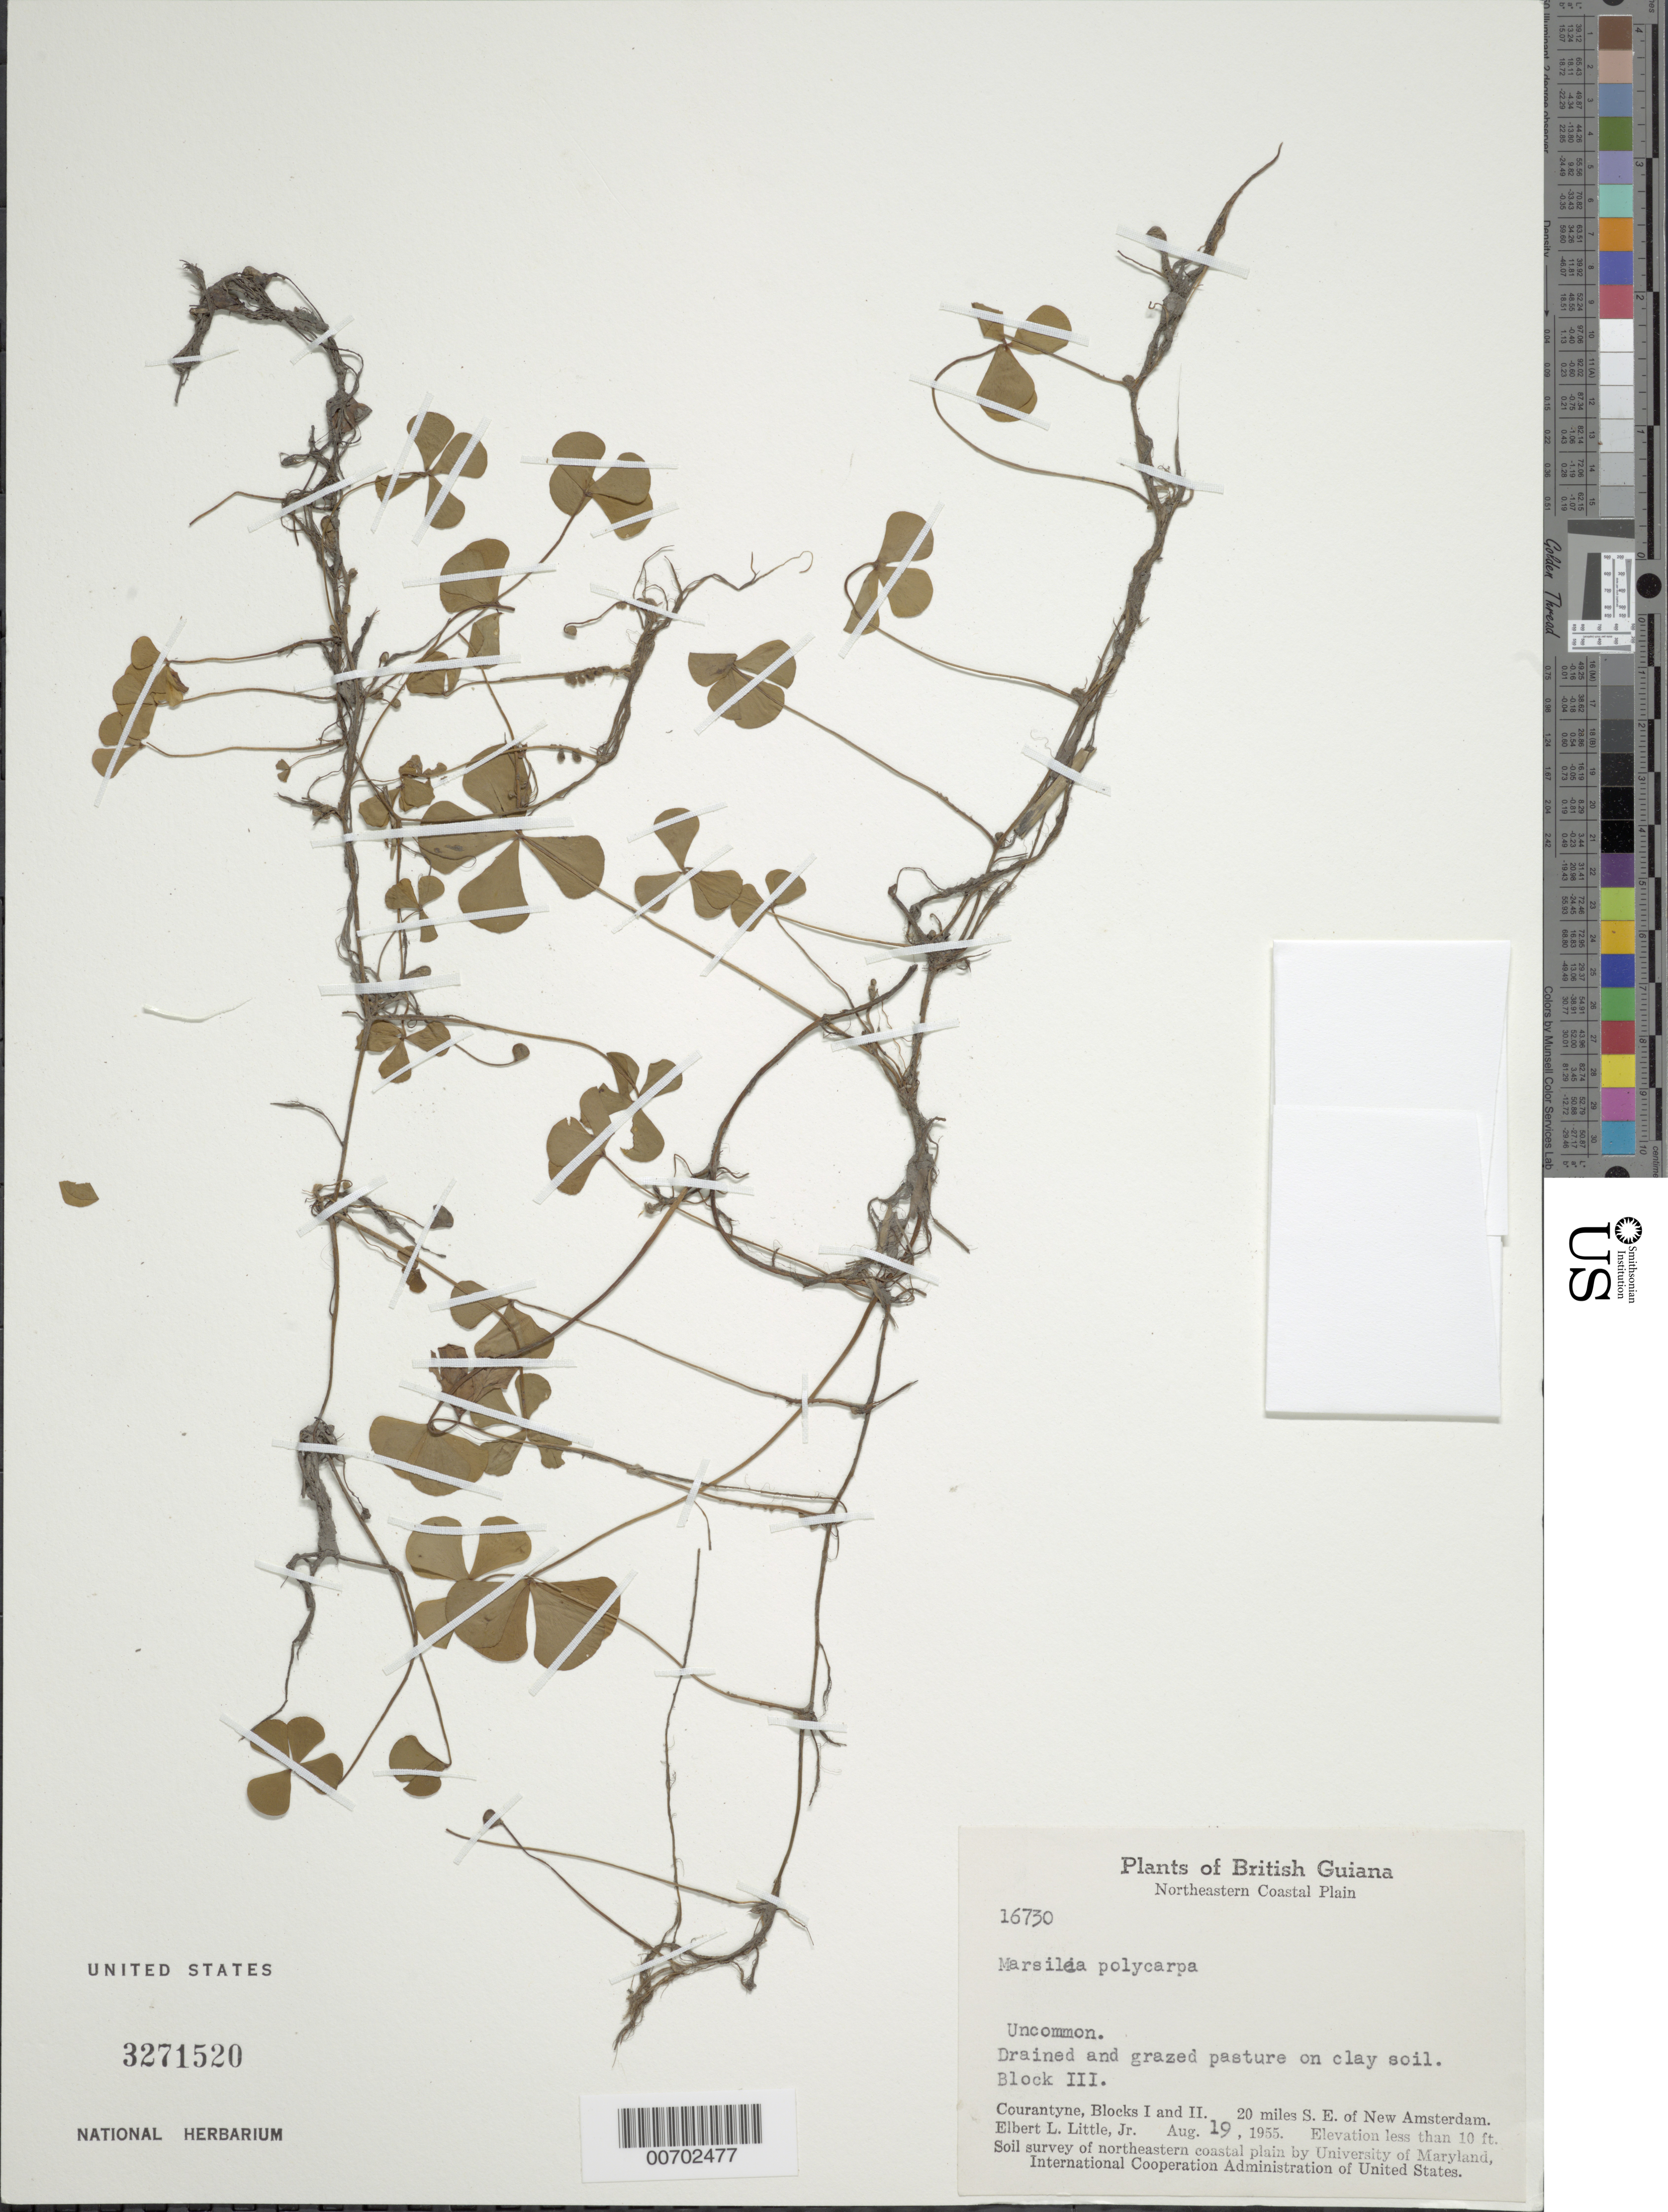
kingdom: Plantae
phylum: Tracheophyta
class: Polypodiopsida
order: Salviniales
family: Marsileaceae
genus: Marsilea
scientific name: Marsilea polycarpa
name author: Hook. & Grev.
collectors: E. L. Little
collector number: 16730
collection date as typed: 19-Aug-55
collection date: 1955-08-19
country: Guyana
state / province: E. Berbice-Corentyne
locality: Courantyne, Blocks III. 20 mi. SE of New Amsterdam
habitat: Drained and grazed pasture on clay soil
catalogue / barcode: US 3271520